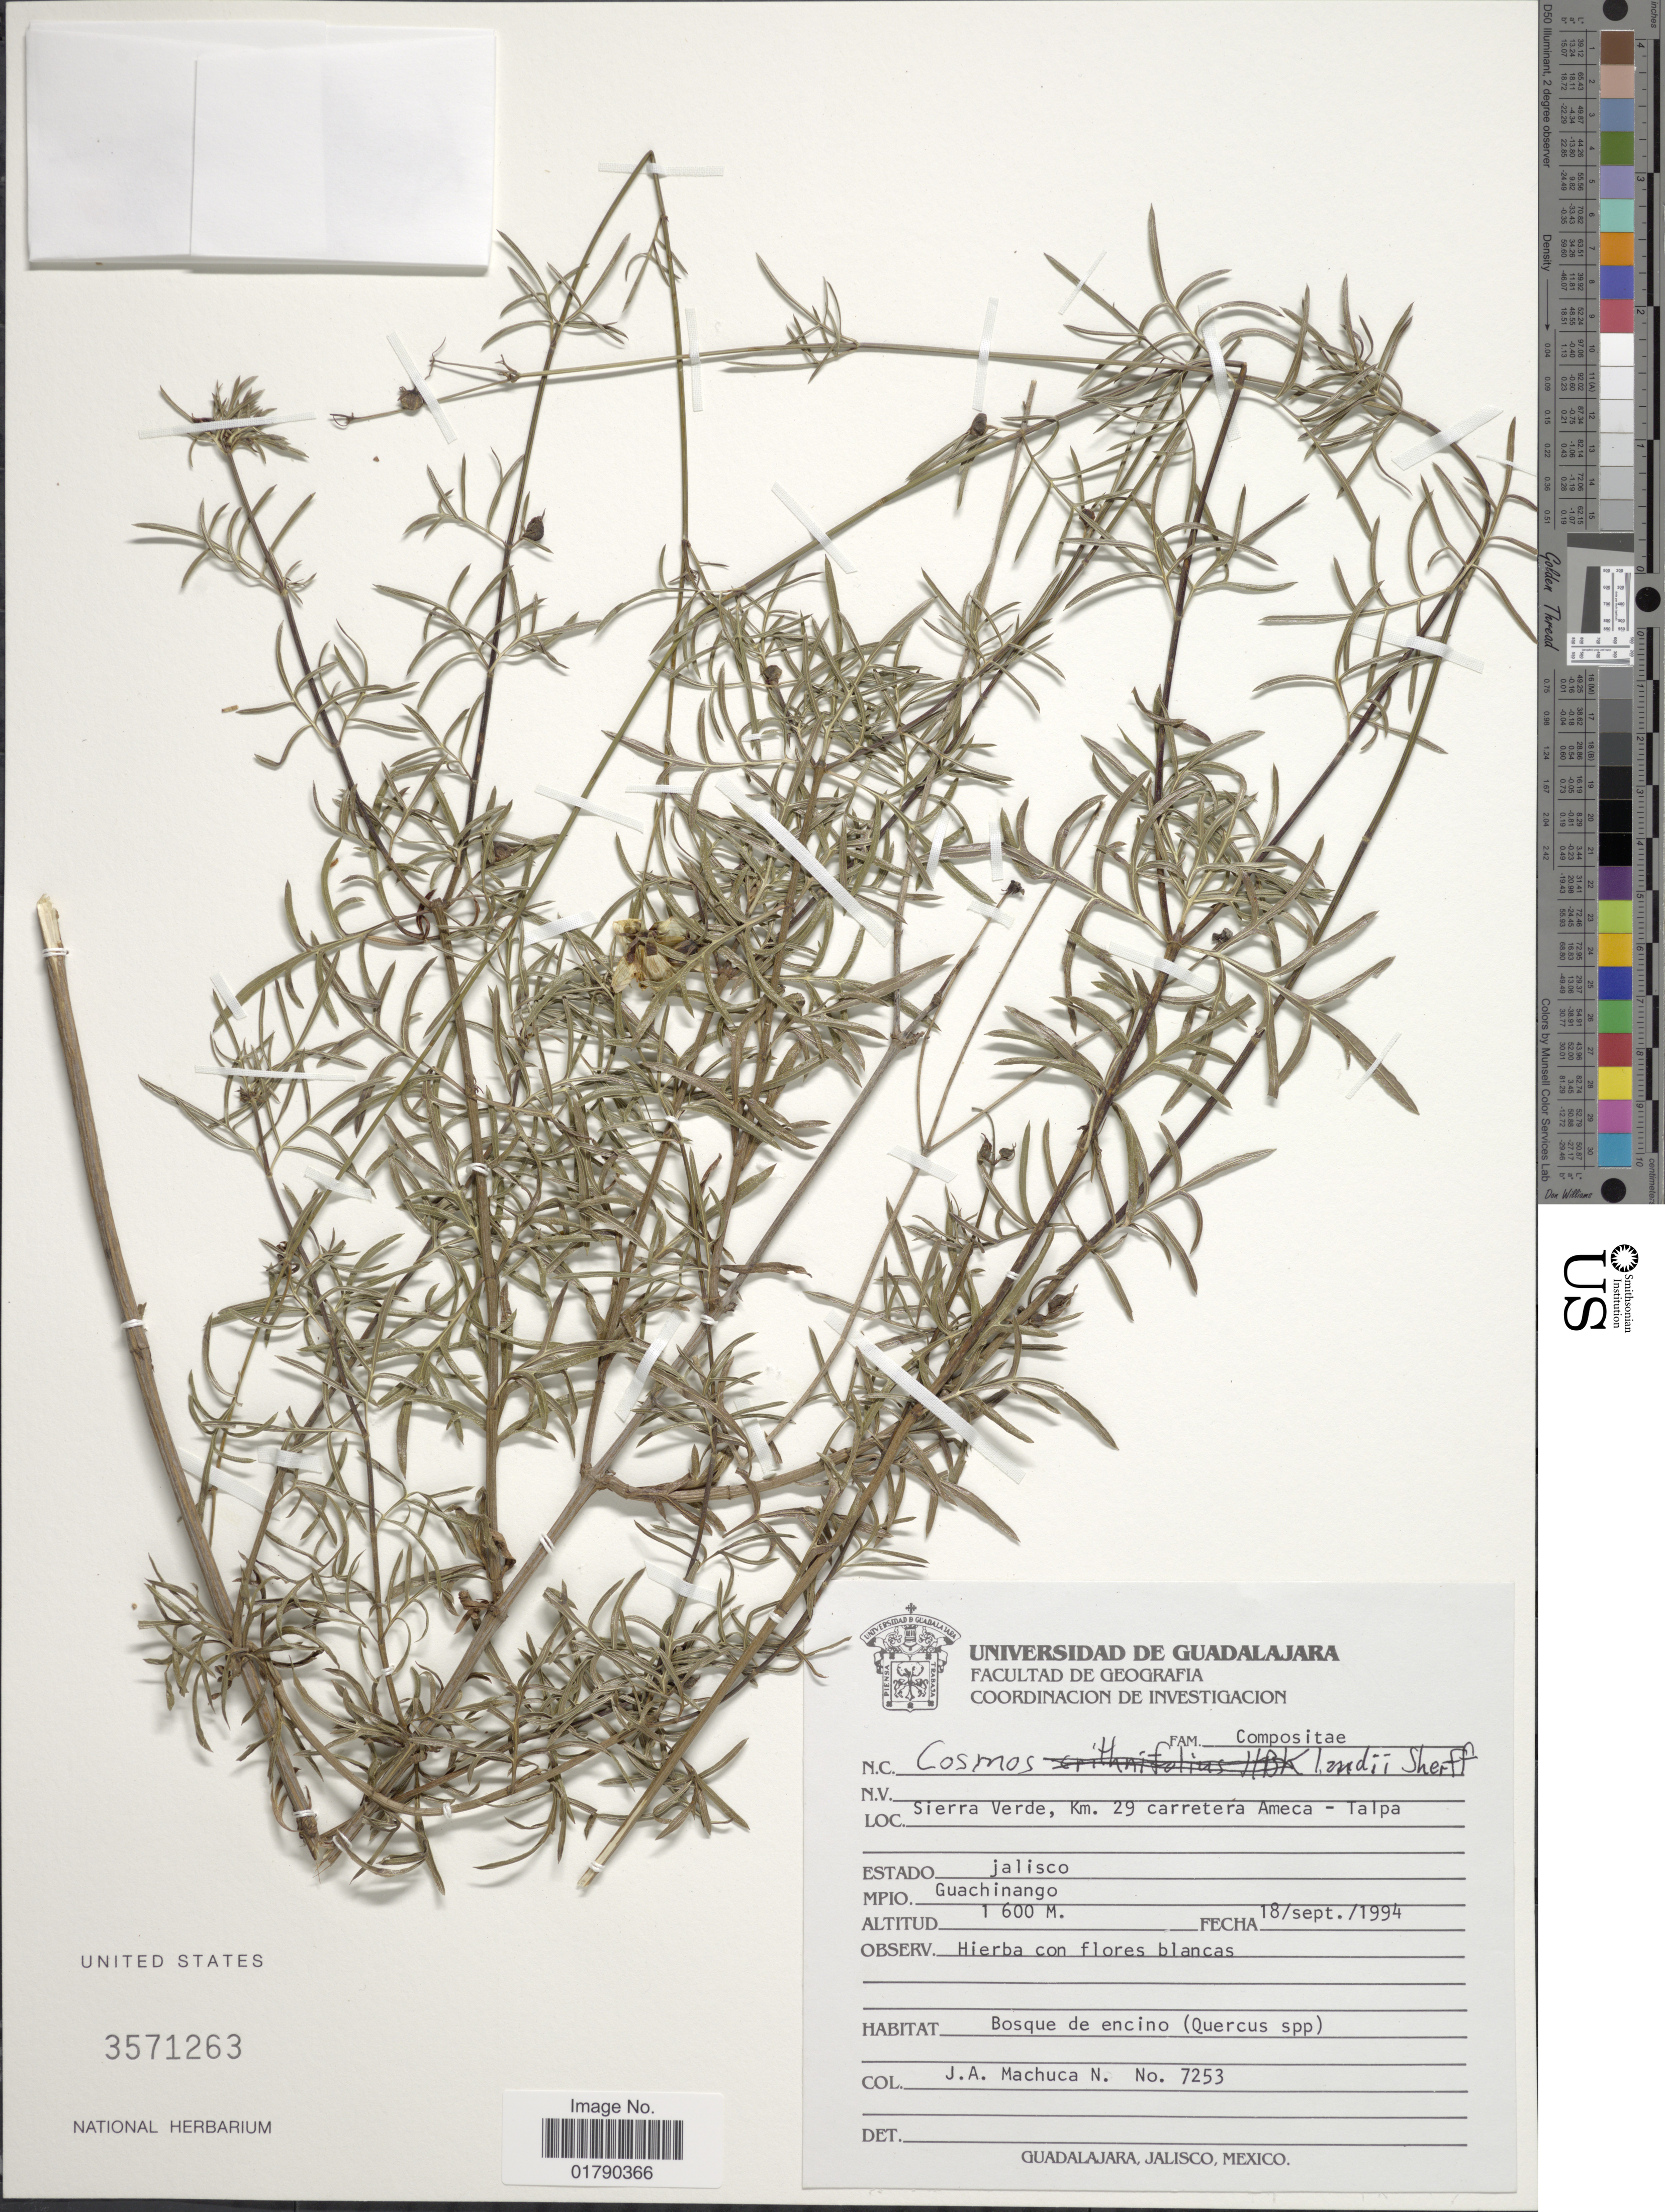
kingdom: Plantae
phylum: Tracheophyta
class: Magnoliopsida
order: Asterales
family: Asteraceae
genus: Cosmos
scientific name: Cosmos landii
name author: Sherff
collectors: J. Machuca N.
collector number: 7253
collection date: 1994-09-18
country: Mexico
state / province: Jalisco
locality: Sierra Verde, km 29 carretera Ameca-Talpa, Mpio. Guachinango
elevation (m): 1600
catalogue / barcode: US 3571263